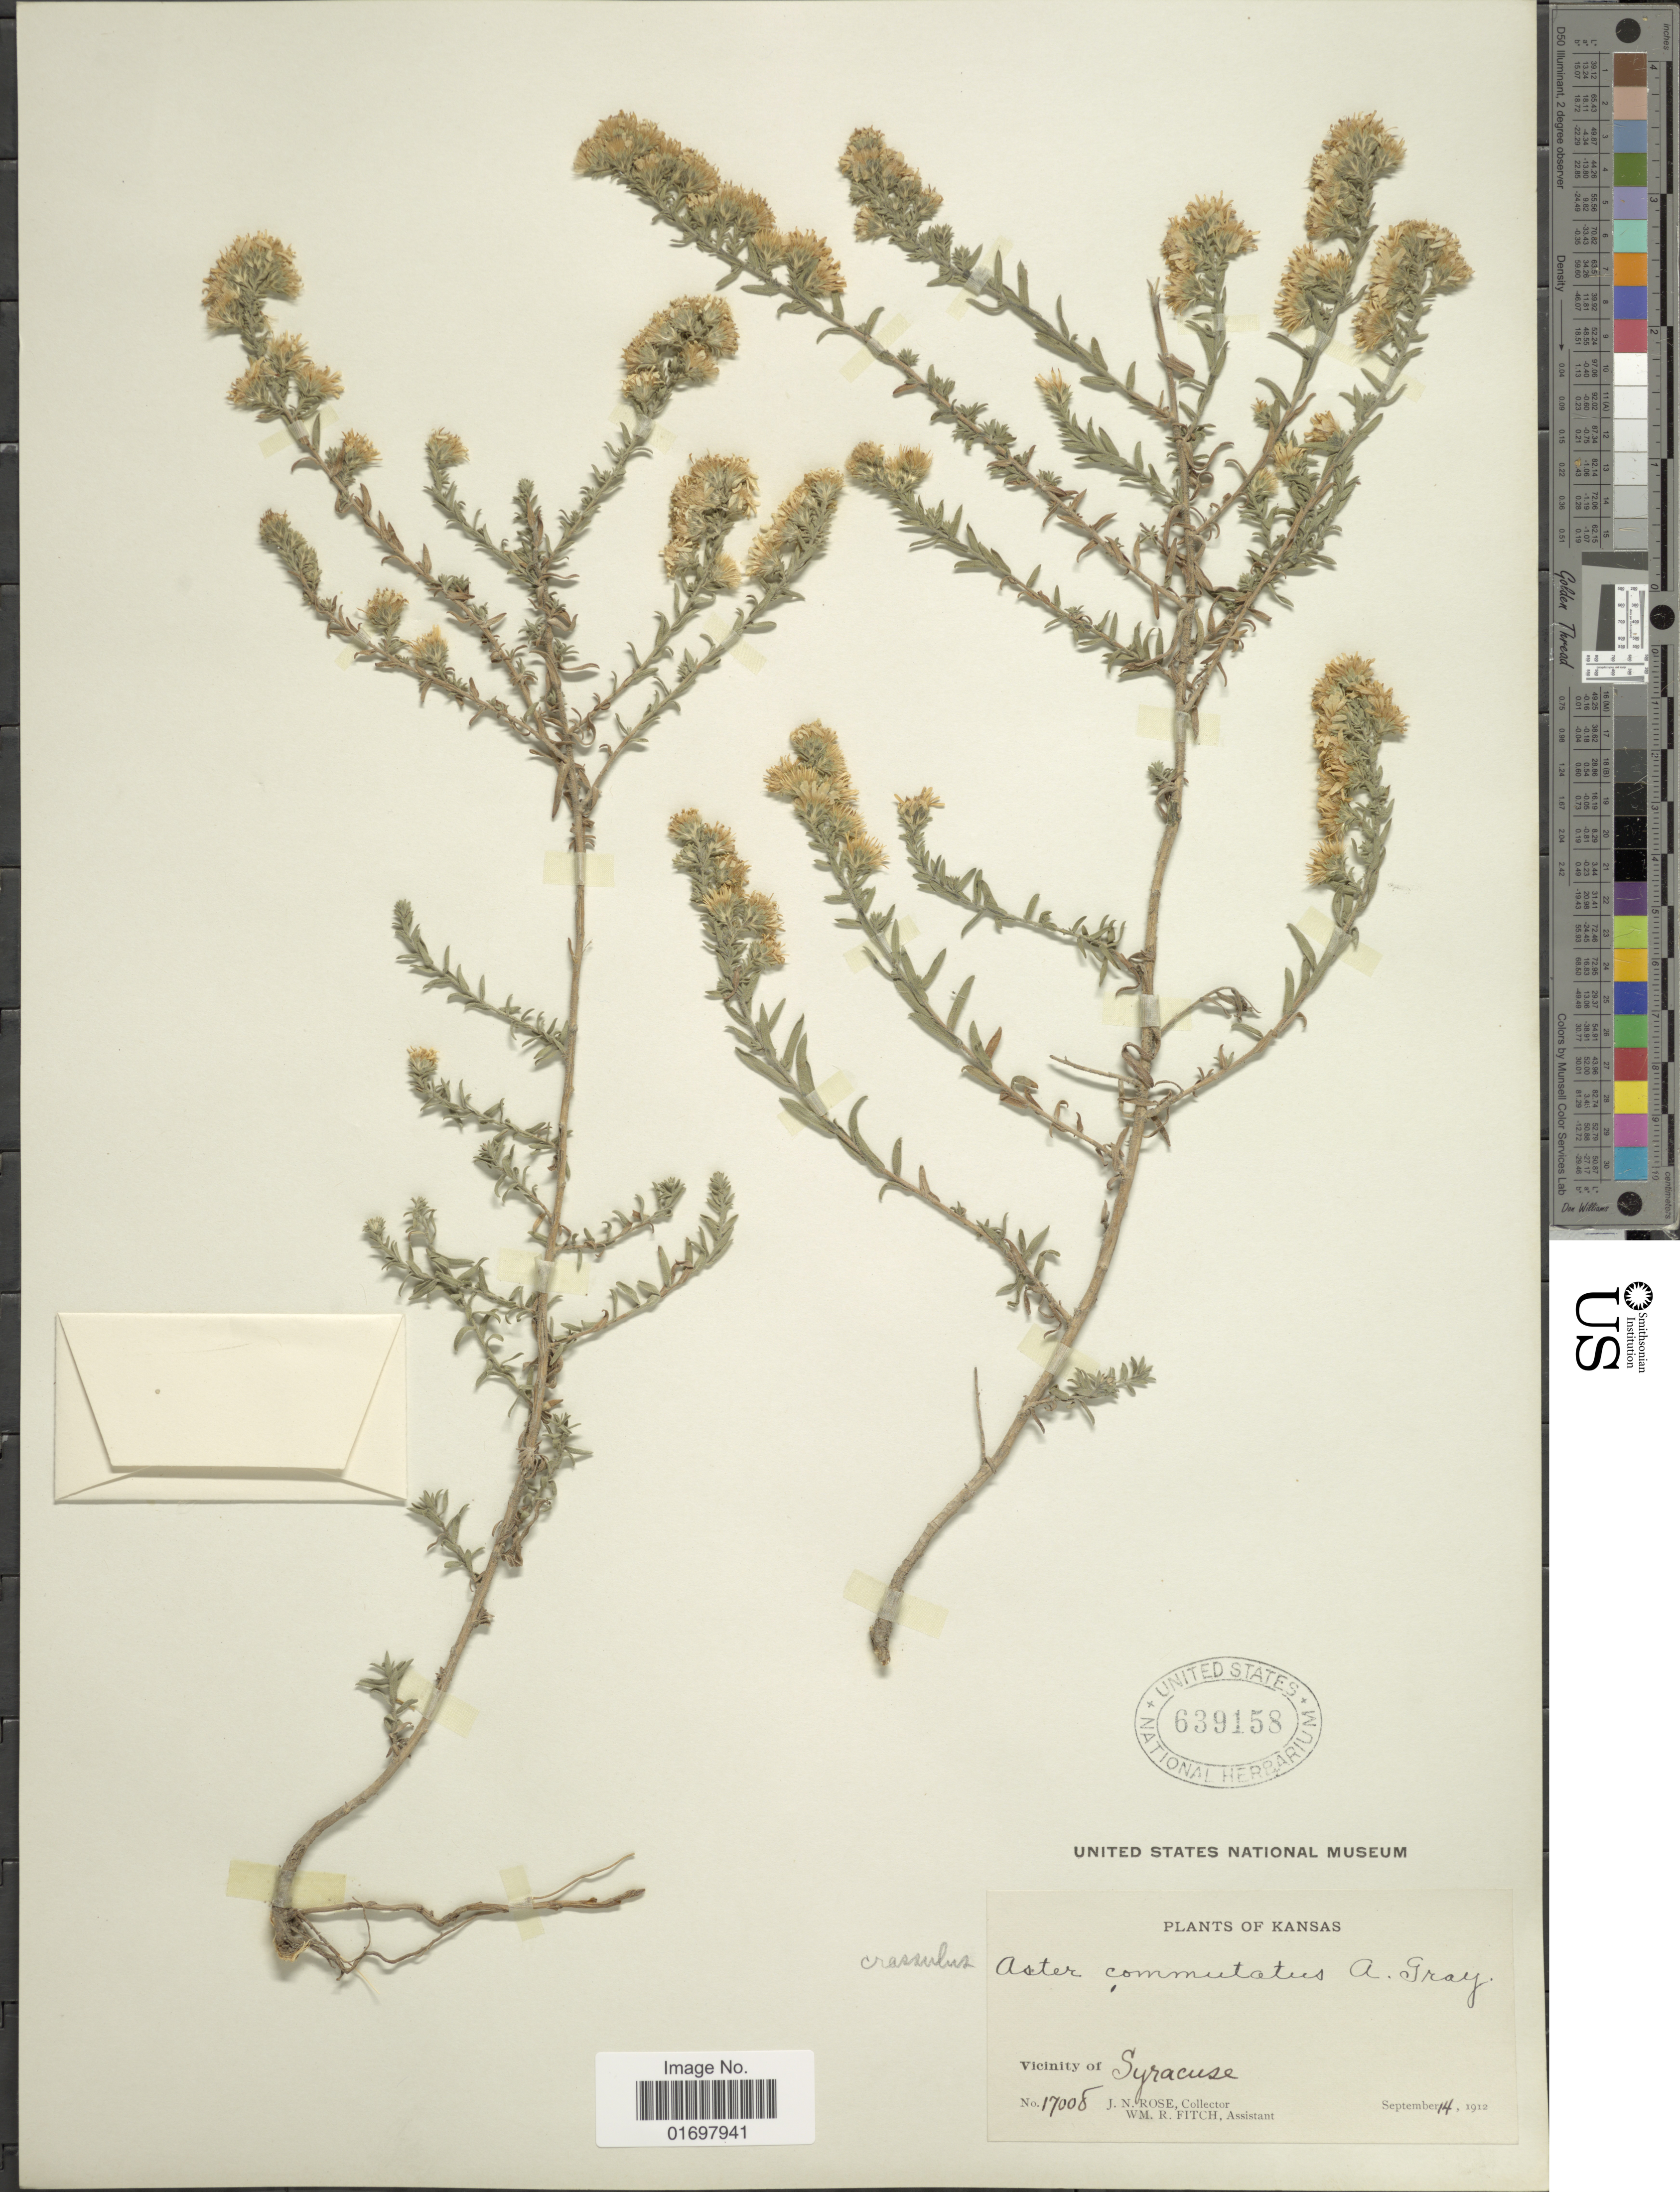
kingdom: Plantae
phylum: Tracheophyta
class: Magnoliopsida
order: Asterales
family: Asteraceae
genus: Symphyotrichum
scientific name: Symphyotrichum falcatum var. commutatum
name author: (Torr. & A. Gray) G.L. Nesom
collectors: J. N. Rose & W. R. Fitch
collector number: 17008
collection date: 1912-09-14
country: United States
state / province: Kansas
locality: Kansas, Vicinity of Syracuse.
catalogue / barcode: US 639158